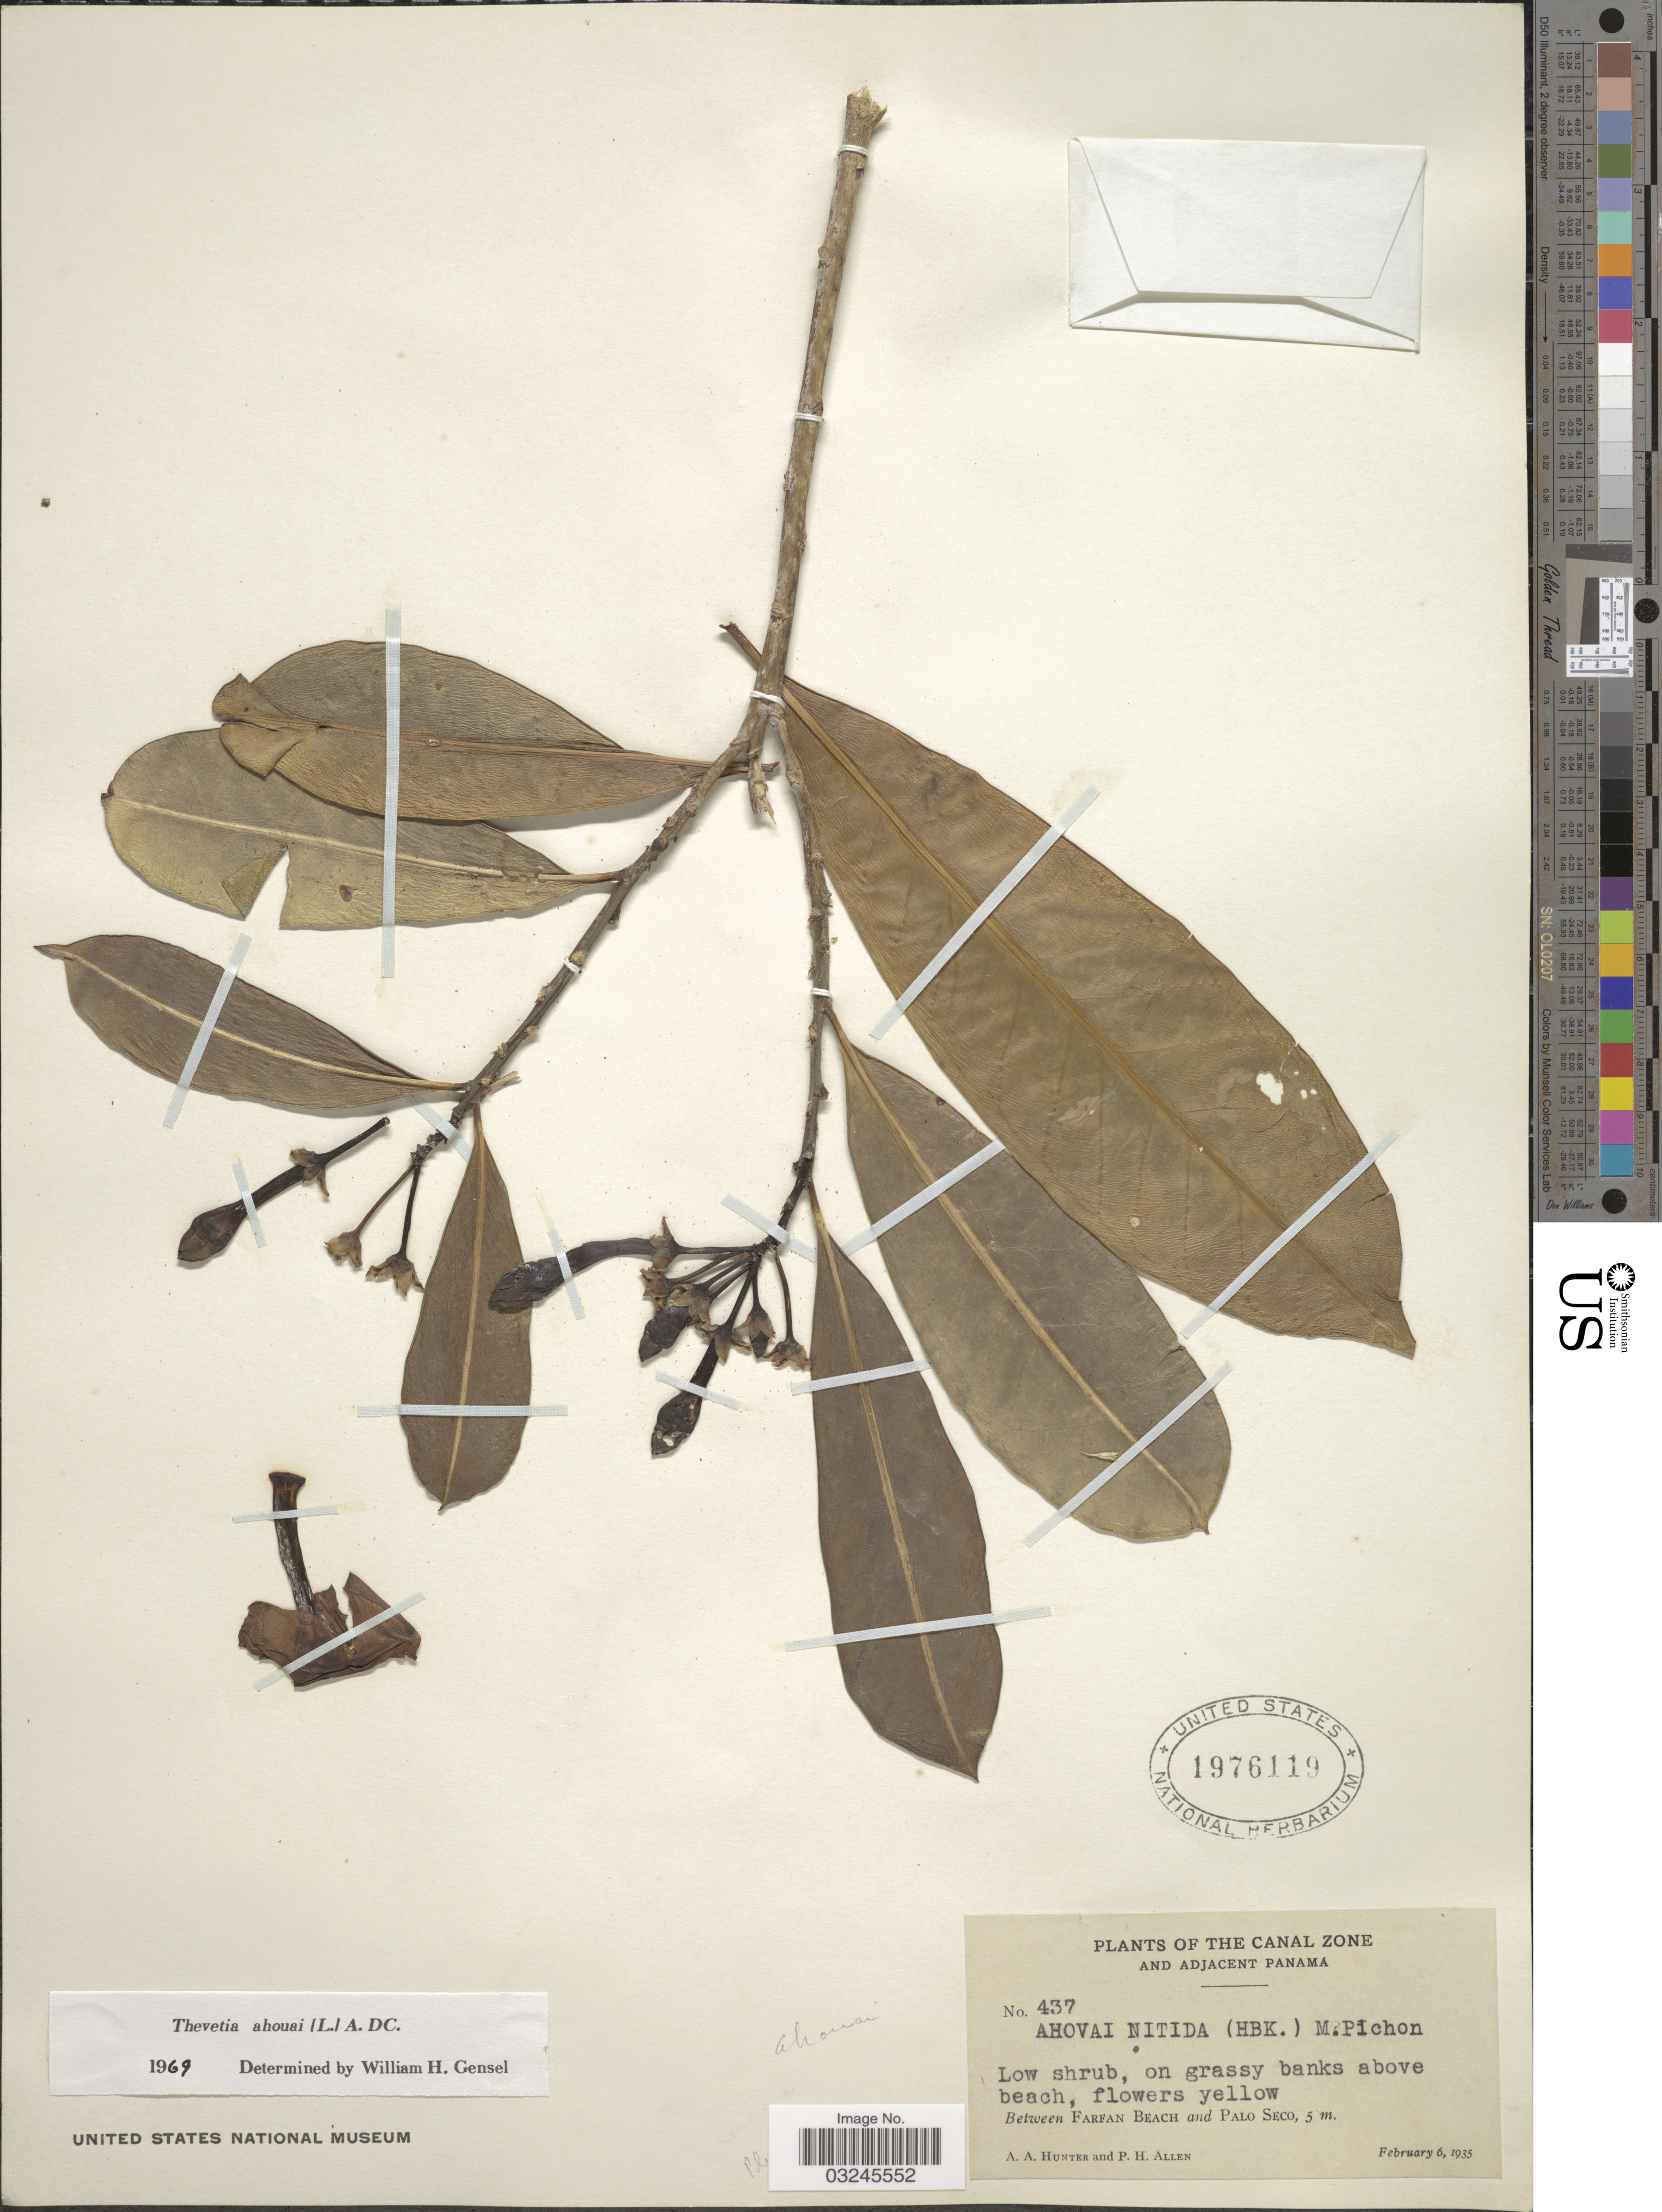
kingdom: Plantae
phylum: Tracheophyta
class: Magnoliopsida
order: Gentianales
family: Apocynaceae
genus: Thevetia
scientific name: Thevetia ahouai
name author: (L.) A. DC.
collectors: A. Hunter & P. H. Allen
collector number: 437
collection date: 1935-02-06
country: Panama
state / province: Colón / Panamá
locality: The Canal Zone and adjacent Panama. Between Farfan Beach and Palo Seco.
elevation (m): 5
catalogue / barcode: US 1976119